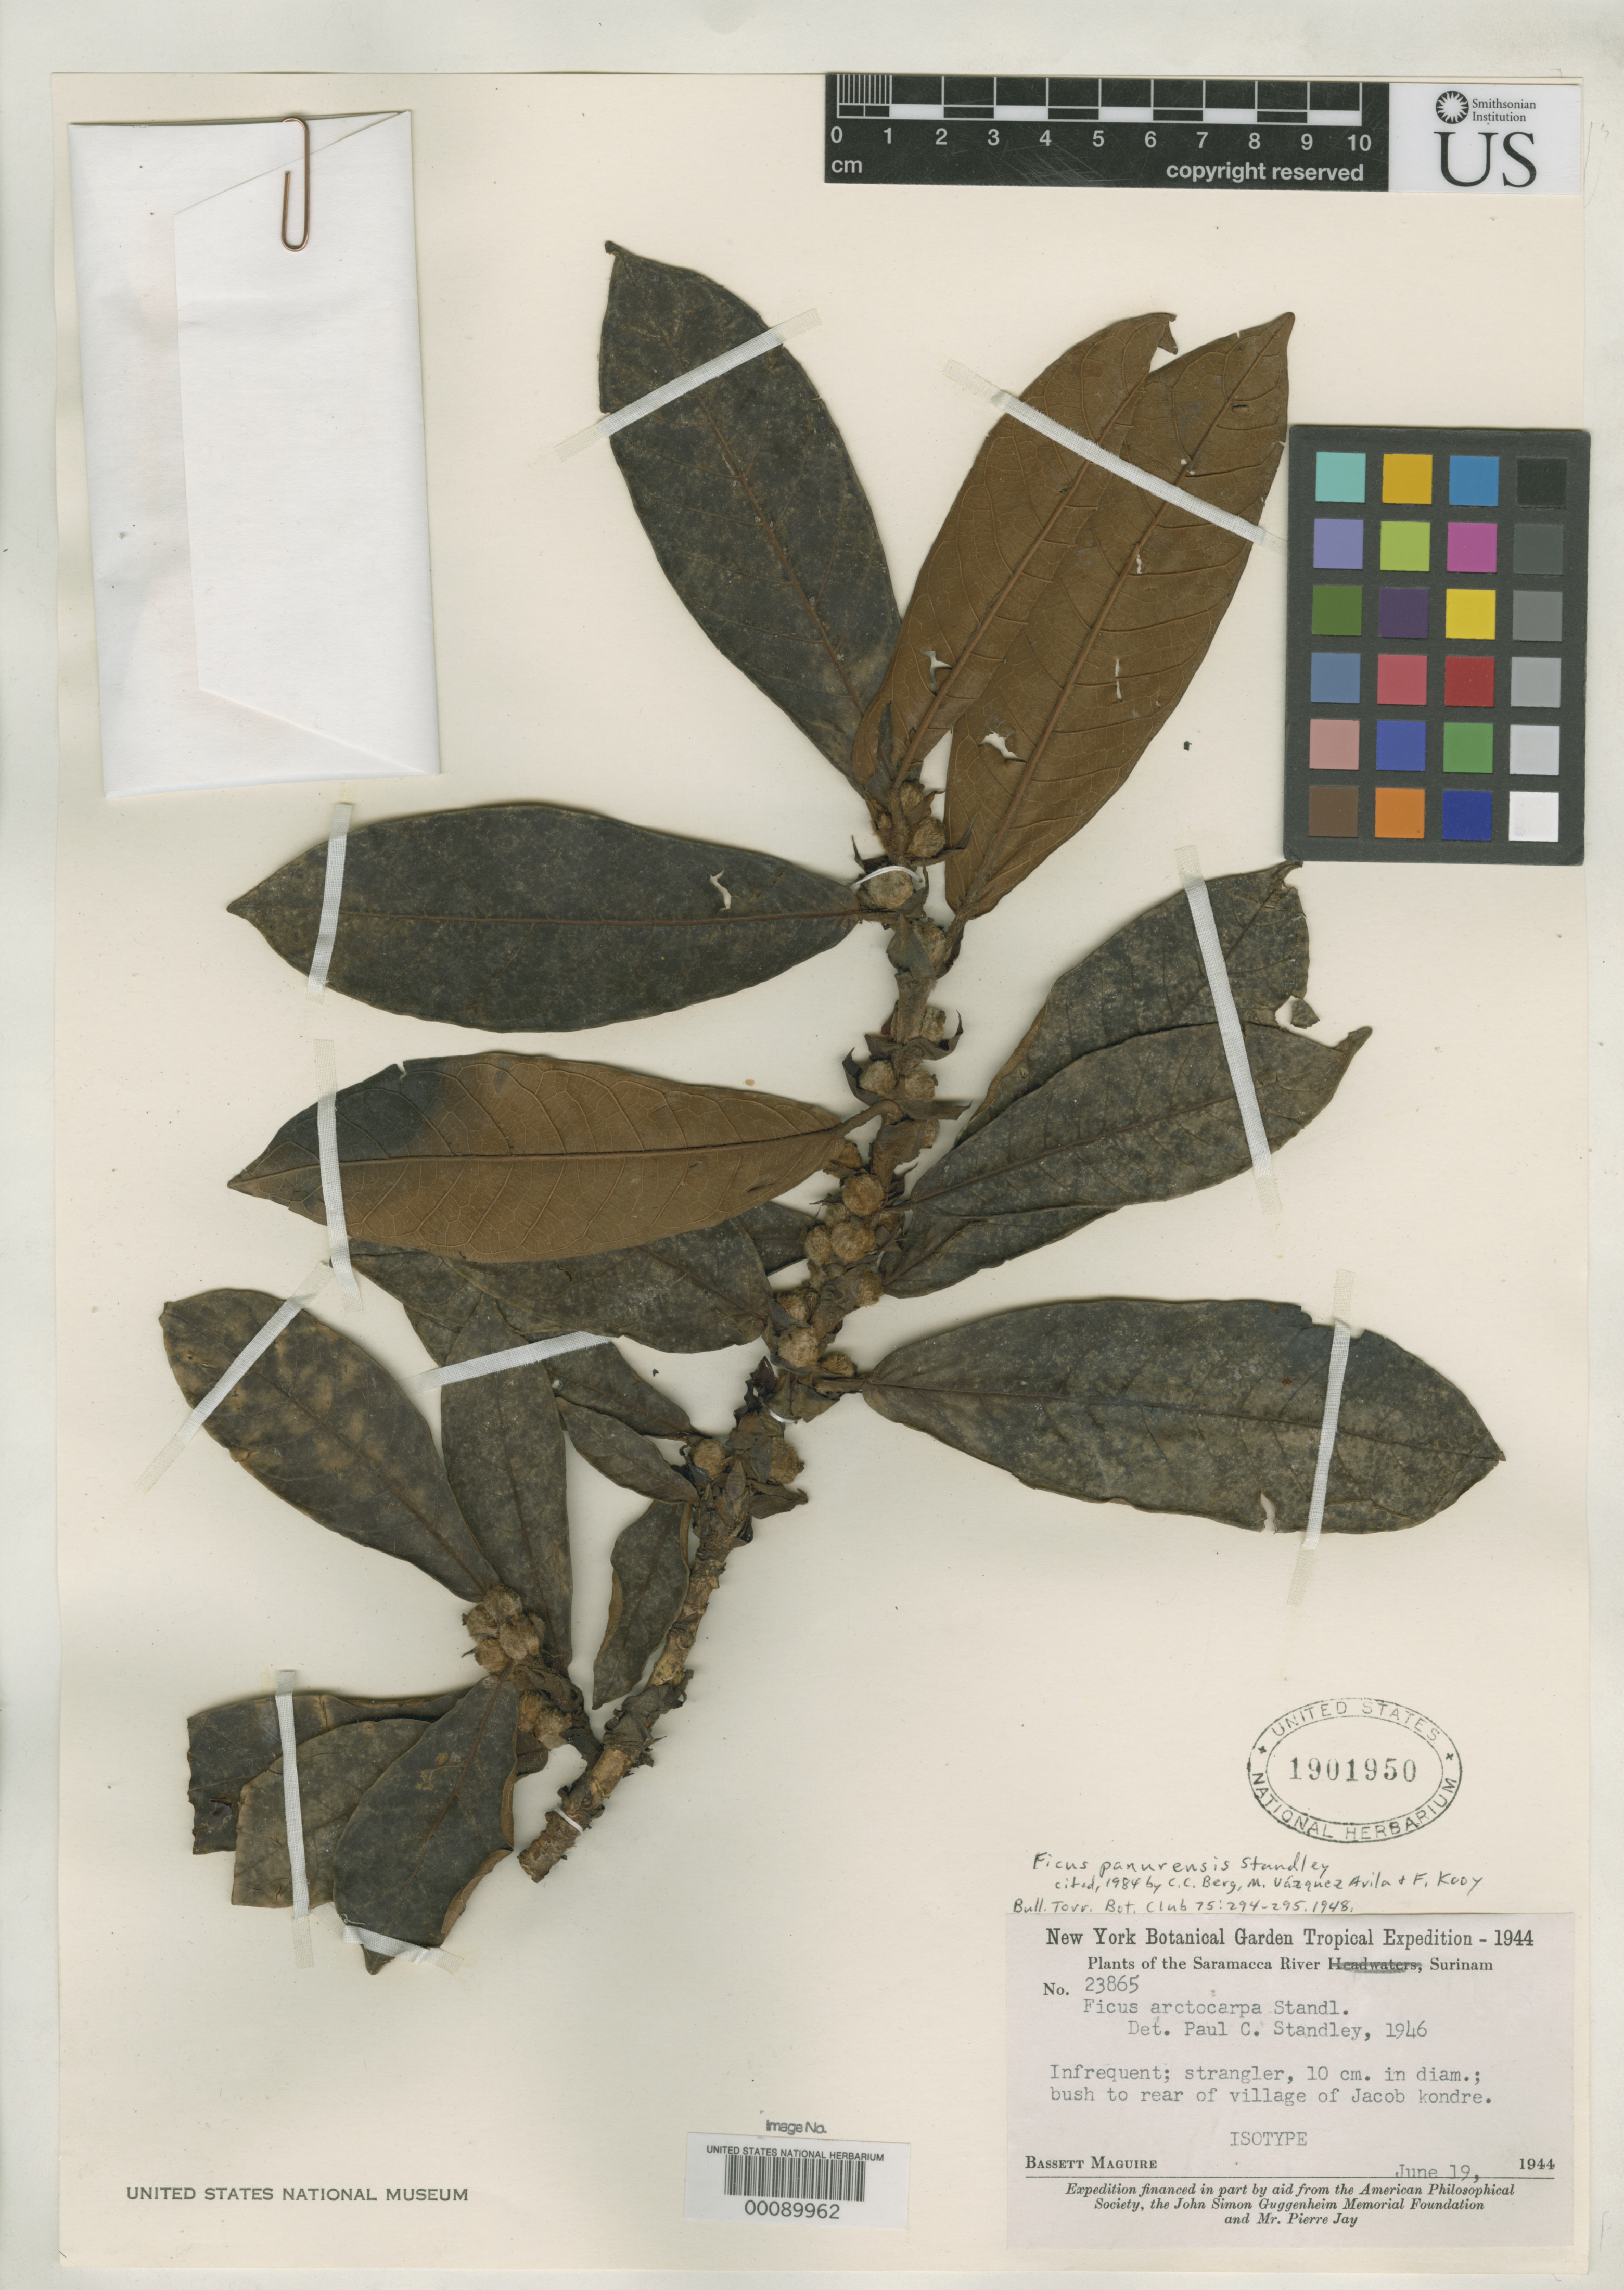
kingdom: Plantae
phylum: Tracheophyta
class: Magnoliopsida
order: Rosales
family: Moraceae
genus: Ficus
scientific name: Ficus arctocarpa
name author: Standl.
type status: Isotype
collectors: B. Maguire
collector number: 23865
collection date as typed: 19 Jun 1944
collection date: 1944-06-19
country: Suriname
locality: Saramacca River, village of Jacob Kondre.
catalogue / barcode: US 1901950